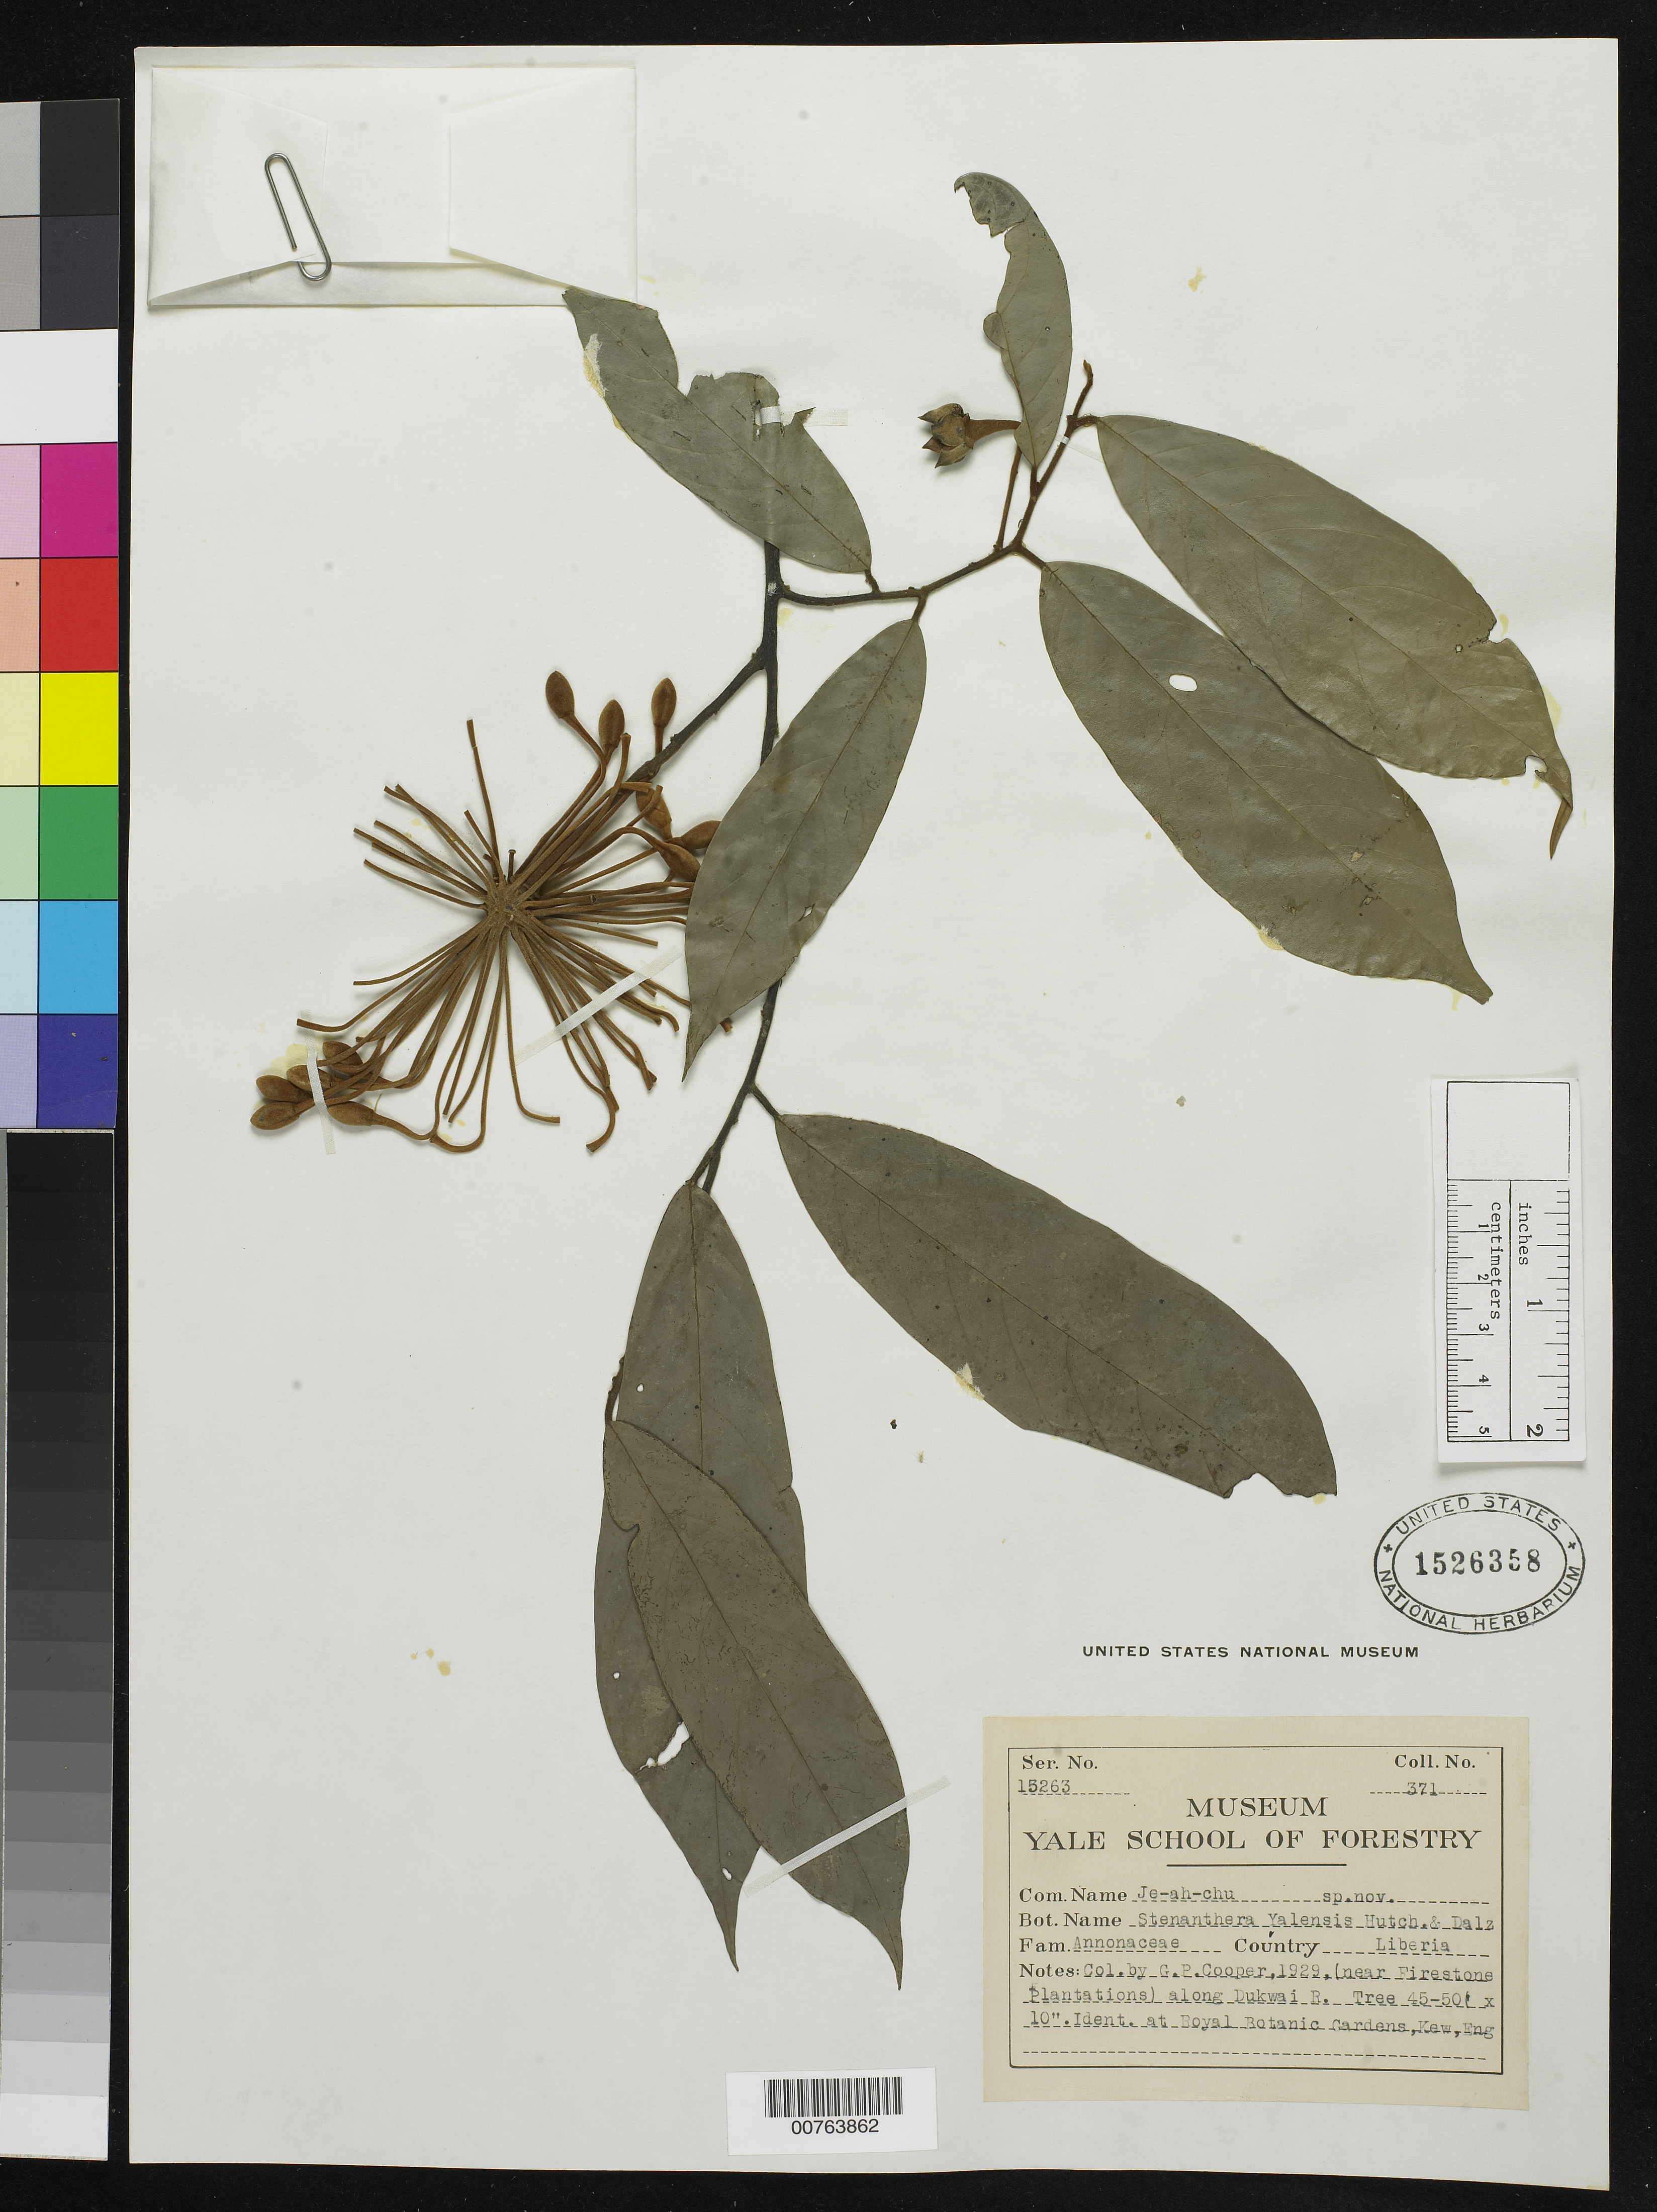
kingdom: Plantae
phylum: Tracheophyta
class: Magnoliopsida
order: Magnoliales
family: Annonaceae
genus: Stenanthera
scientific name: Stenanthera yalensis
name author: Hutch. & Dalziel ex Cooper & Record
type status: Isotype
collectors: G. Cooper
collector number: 371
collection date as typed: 1929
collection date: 1929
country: Liberia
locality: (near Firestone Plantations) along Dukwai River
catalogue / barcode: US 1526358